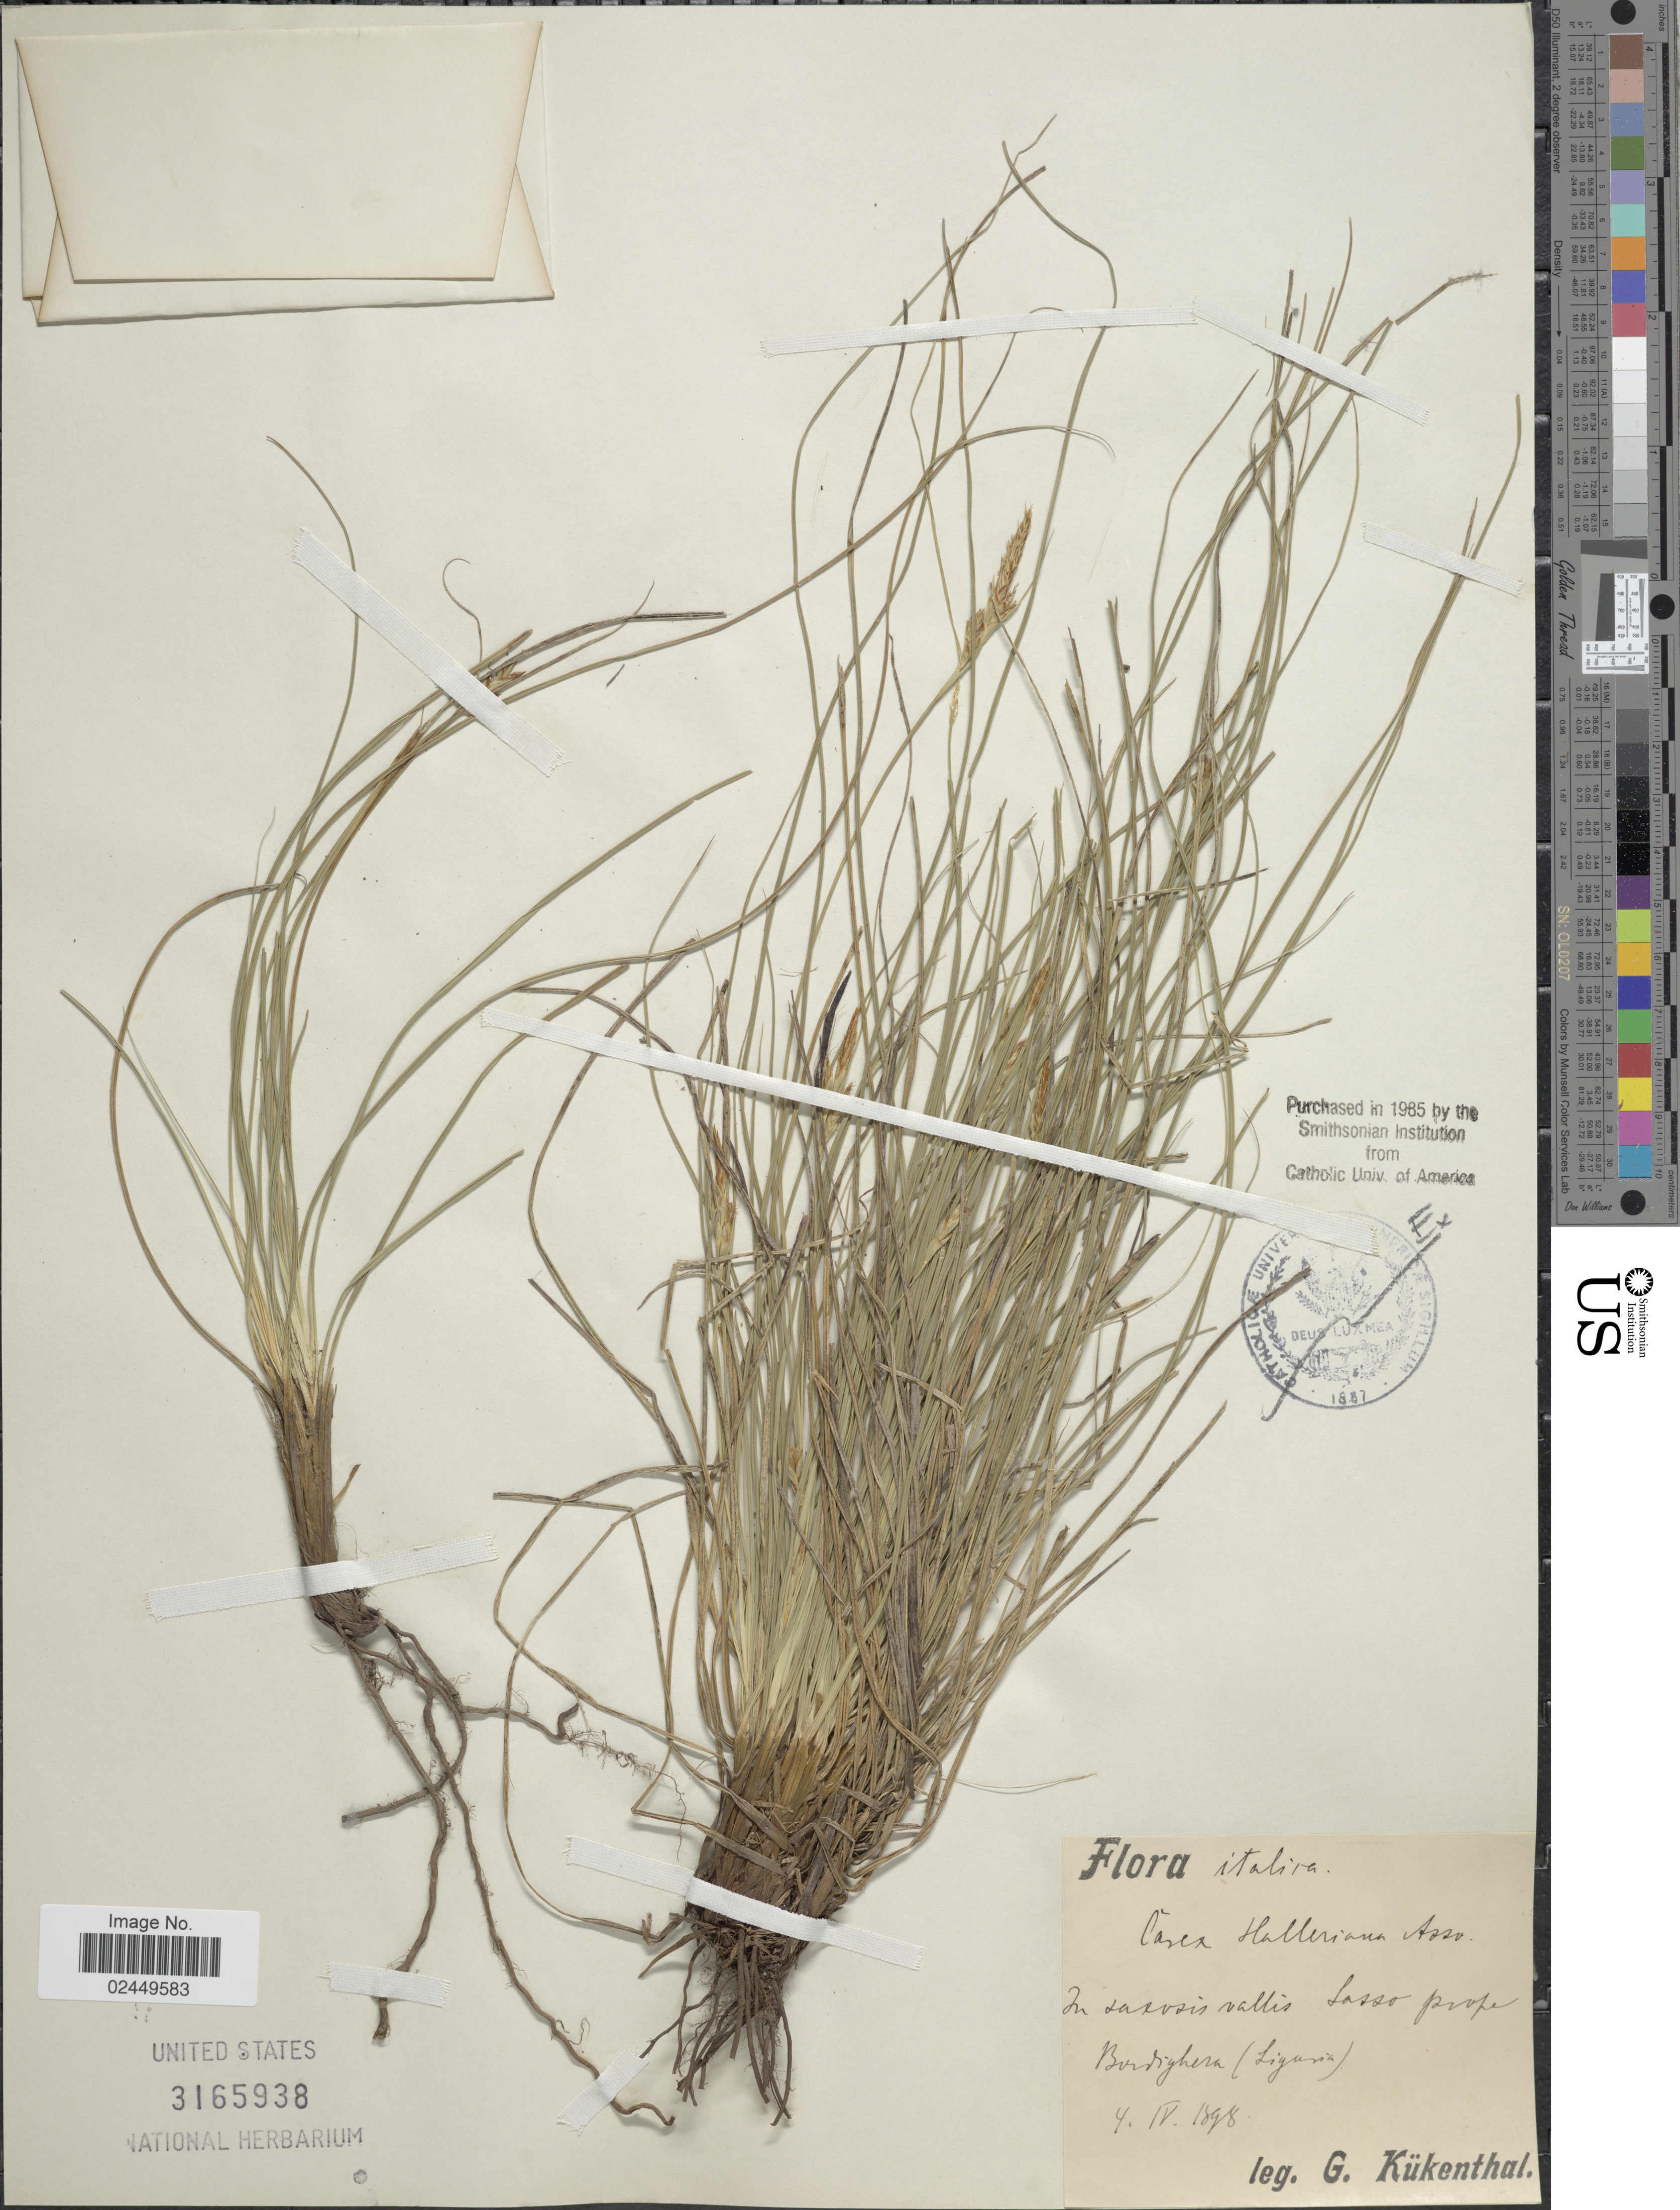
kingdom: Plantae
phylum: Tracheophyta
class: Liliopsida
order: Poales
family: Cyperaceae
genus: Carex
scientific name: Carex halleriana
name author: Asso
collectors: G. Kükenthal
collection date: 1898-04-04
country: Italy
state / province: Liguria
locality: Italica, In saxosis vallis Sasso prope Bordighera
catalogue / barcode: US 3165938